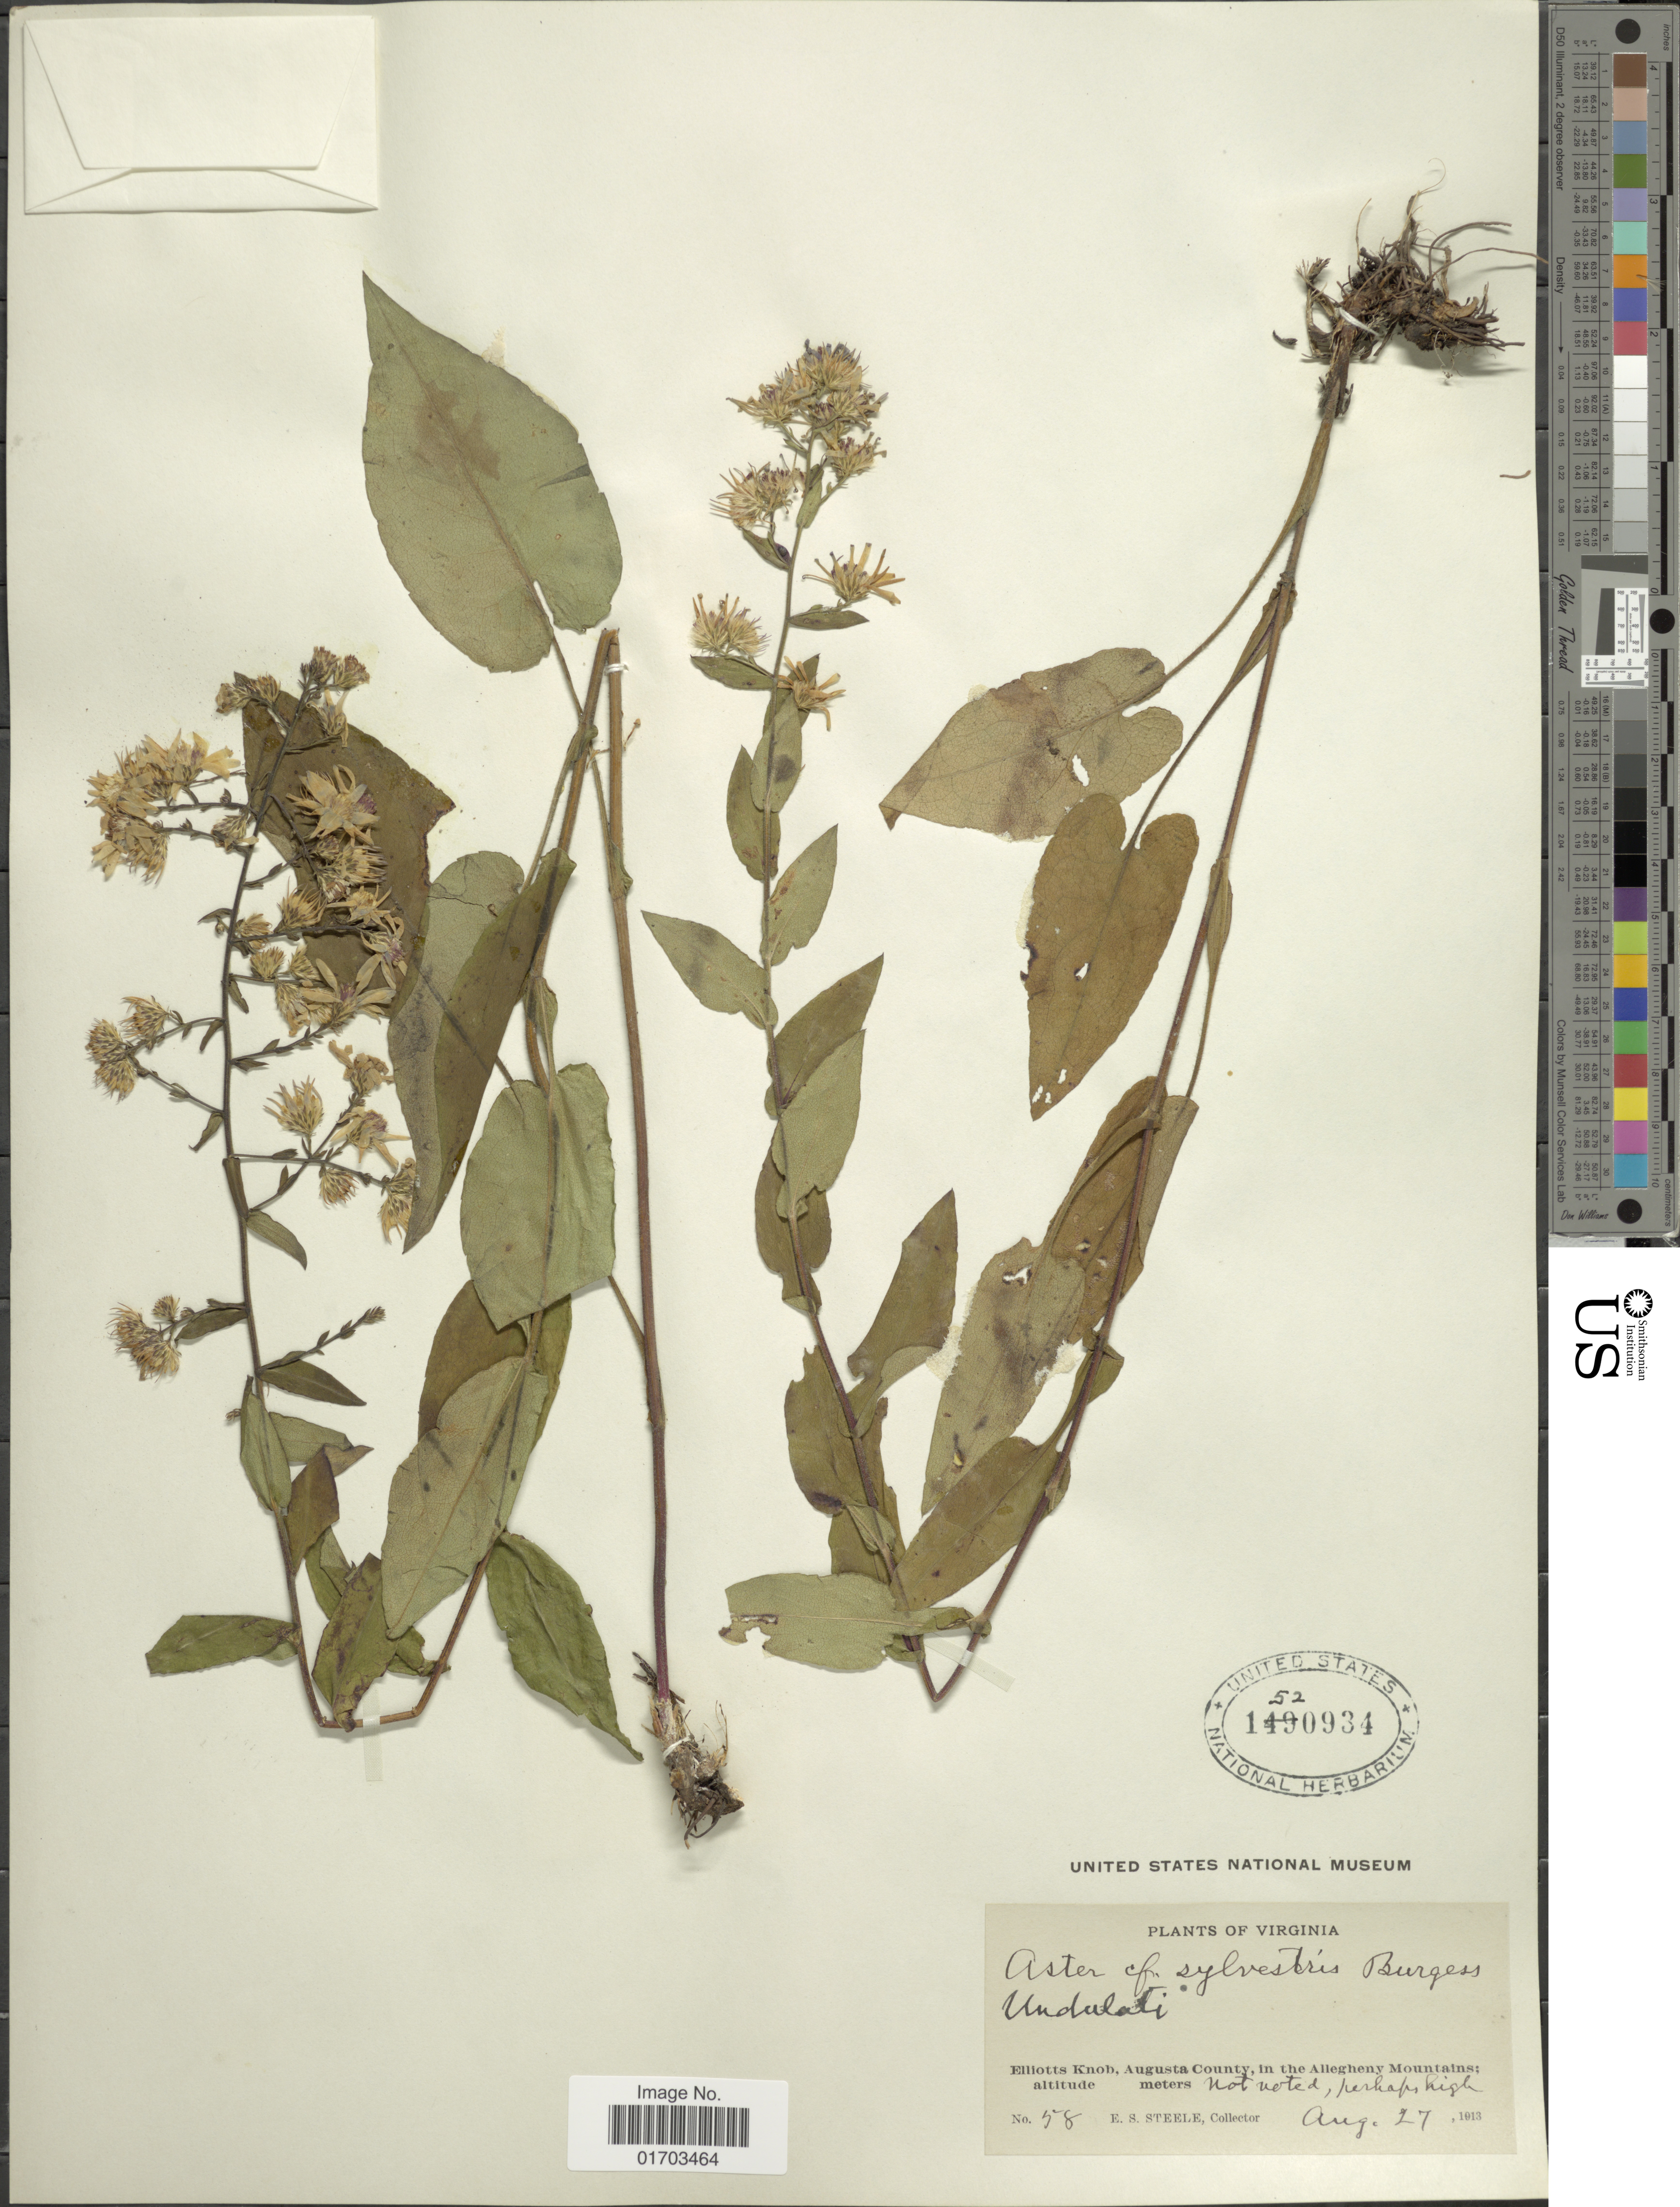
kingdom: Plantae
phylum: Tracheophyta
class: Magnoliopsida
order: Asterales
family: Asteraceae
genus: Symphyotrichum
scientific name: Symphyotrichum undulatum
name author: (L.) G.L. Nesom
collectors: E. Steele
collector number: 58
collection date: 1913-08-27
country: United States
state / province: Virginia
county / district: Augusta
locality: Undulati, Elliotts Knob, Augusta County, in the Allegheny Mountains.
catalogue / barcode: US 1520934